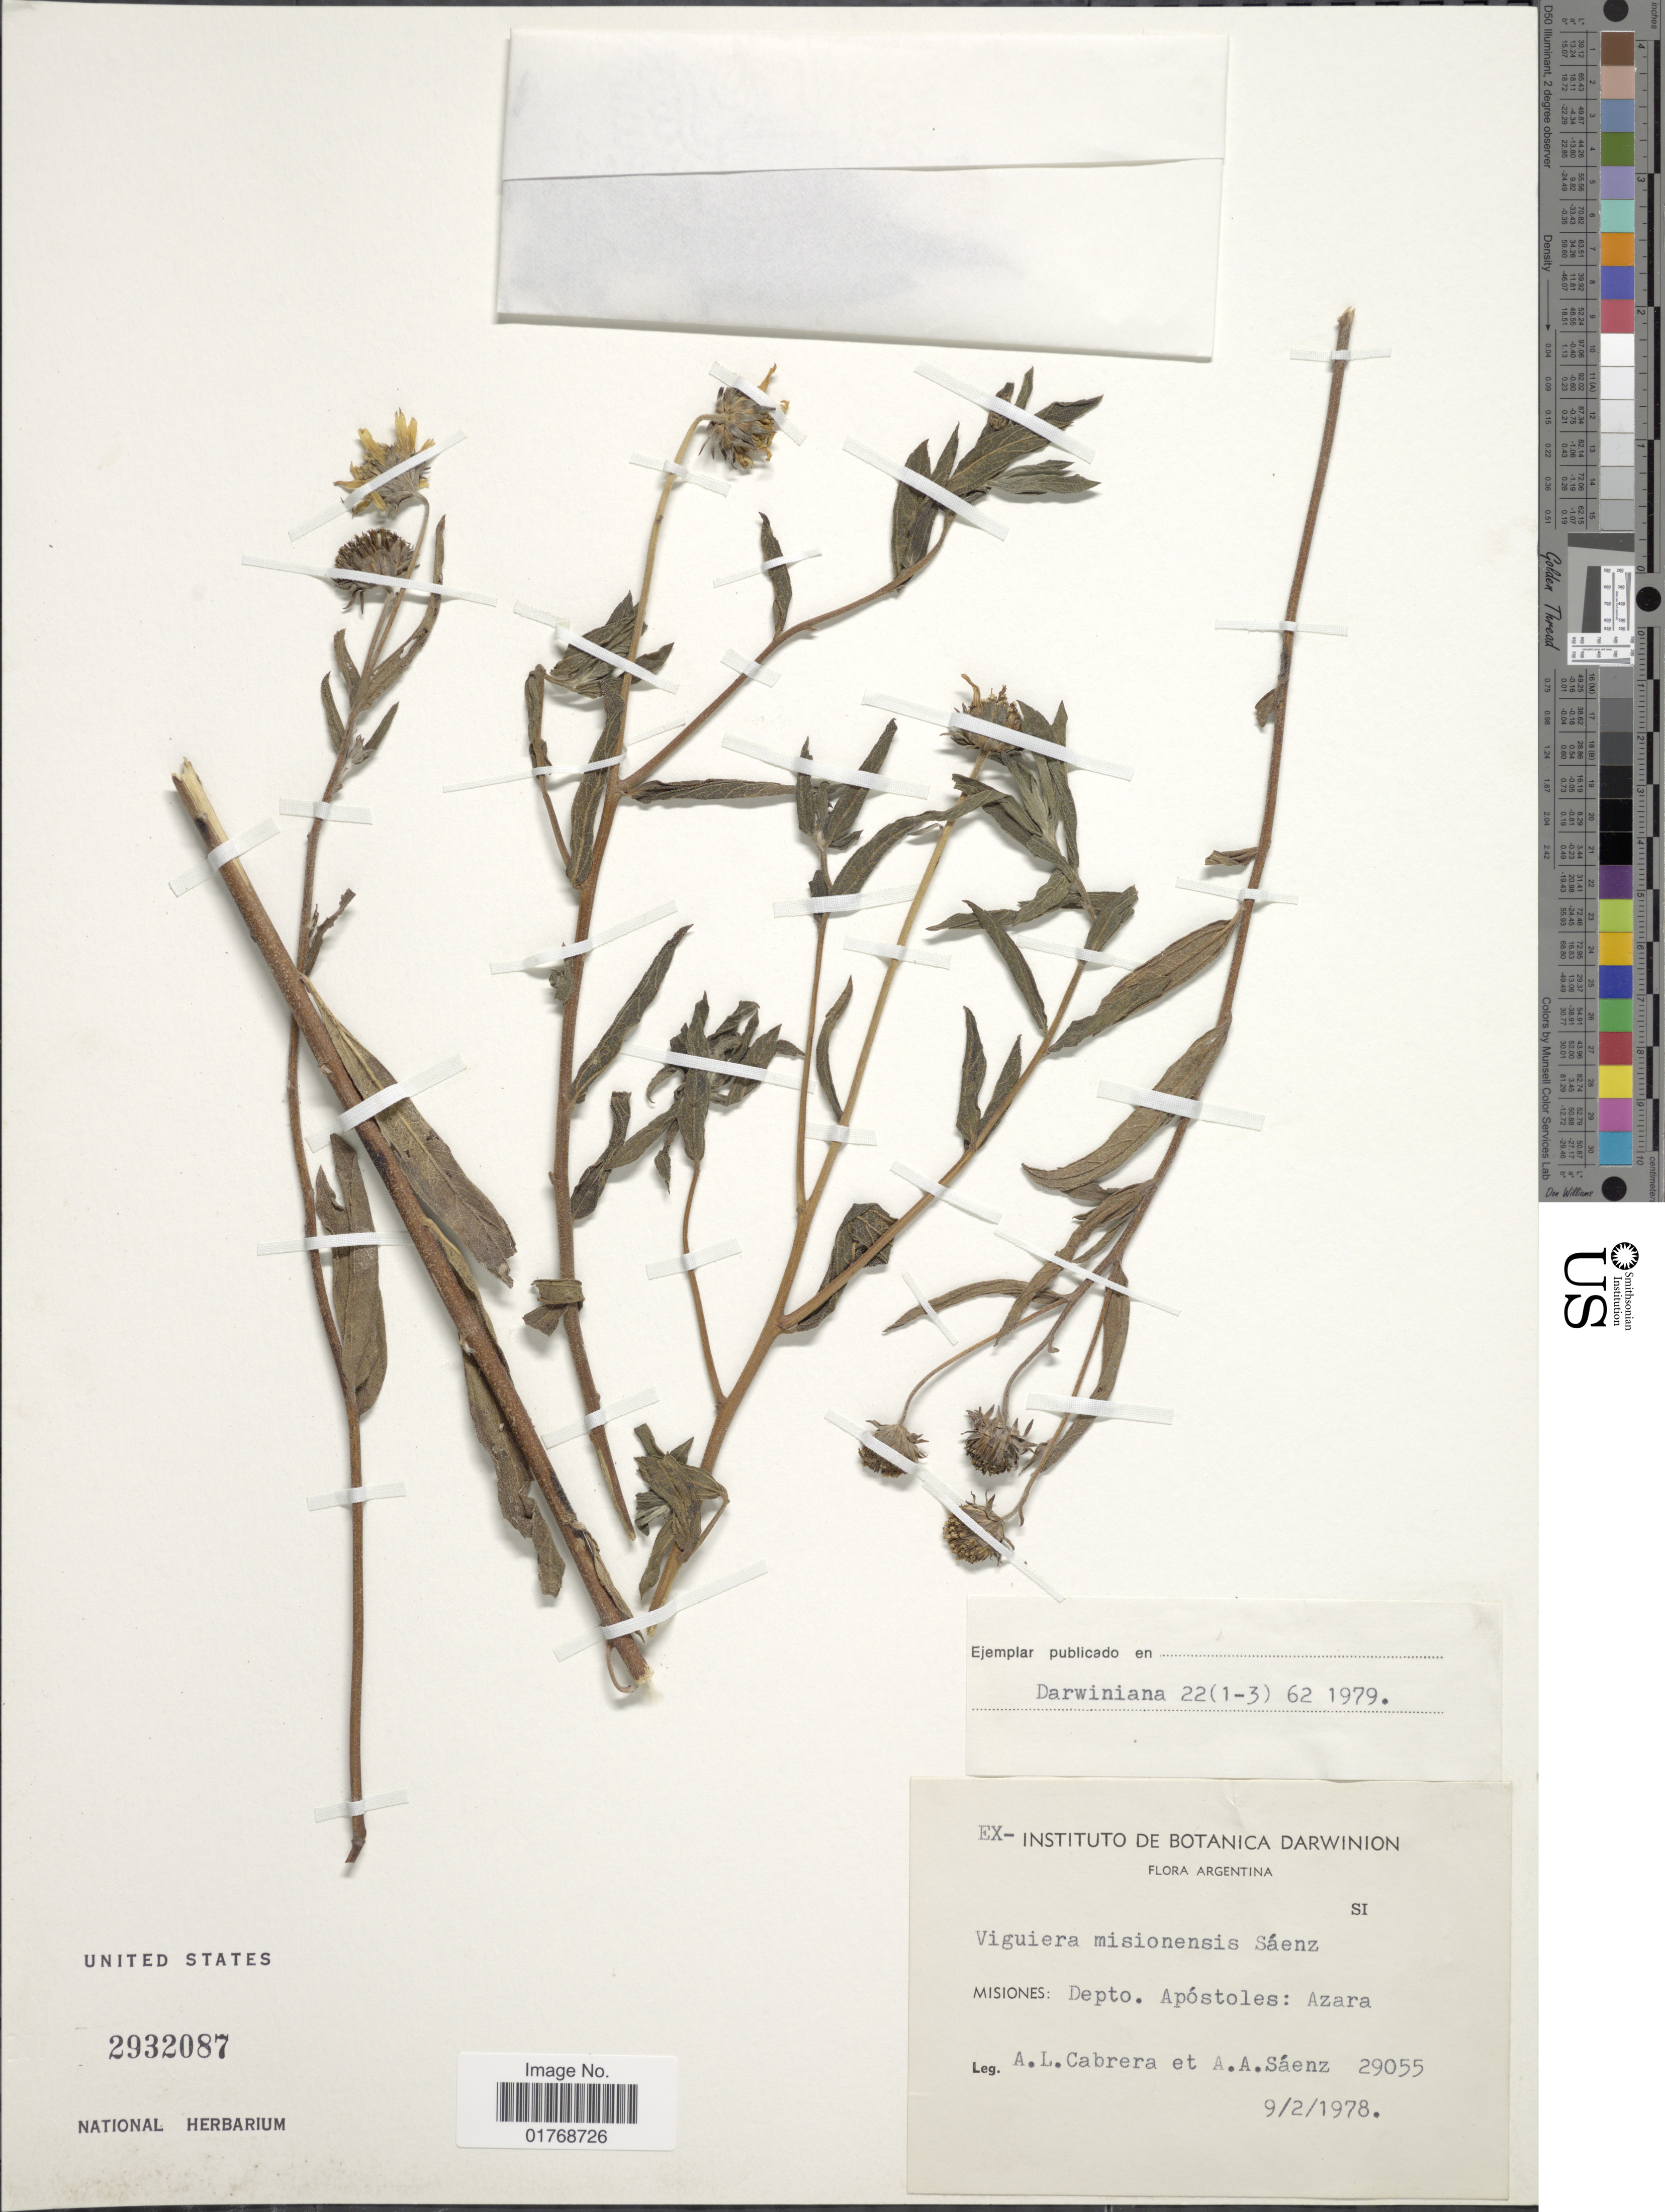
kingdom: Plantae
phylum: Tracheophyta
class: Magnoliopsida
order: Asterales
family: Asteraceae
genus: Viguiera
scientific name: Viguiera misionensis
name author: Saenz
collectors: A. L. Cabrera & A. A. Saenz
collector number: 29055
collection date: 1978-02-09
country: Argentina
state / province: Misiones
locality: Misiones: Depto. Apóstoles: Azara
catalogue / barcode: US 2932087